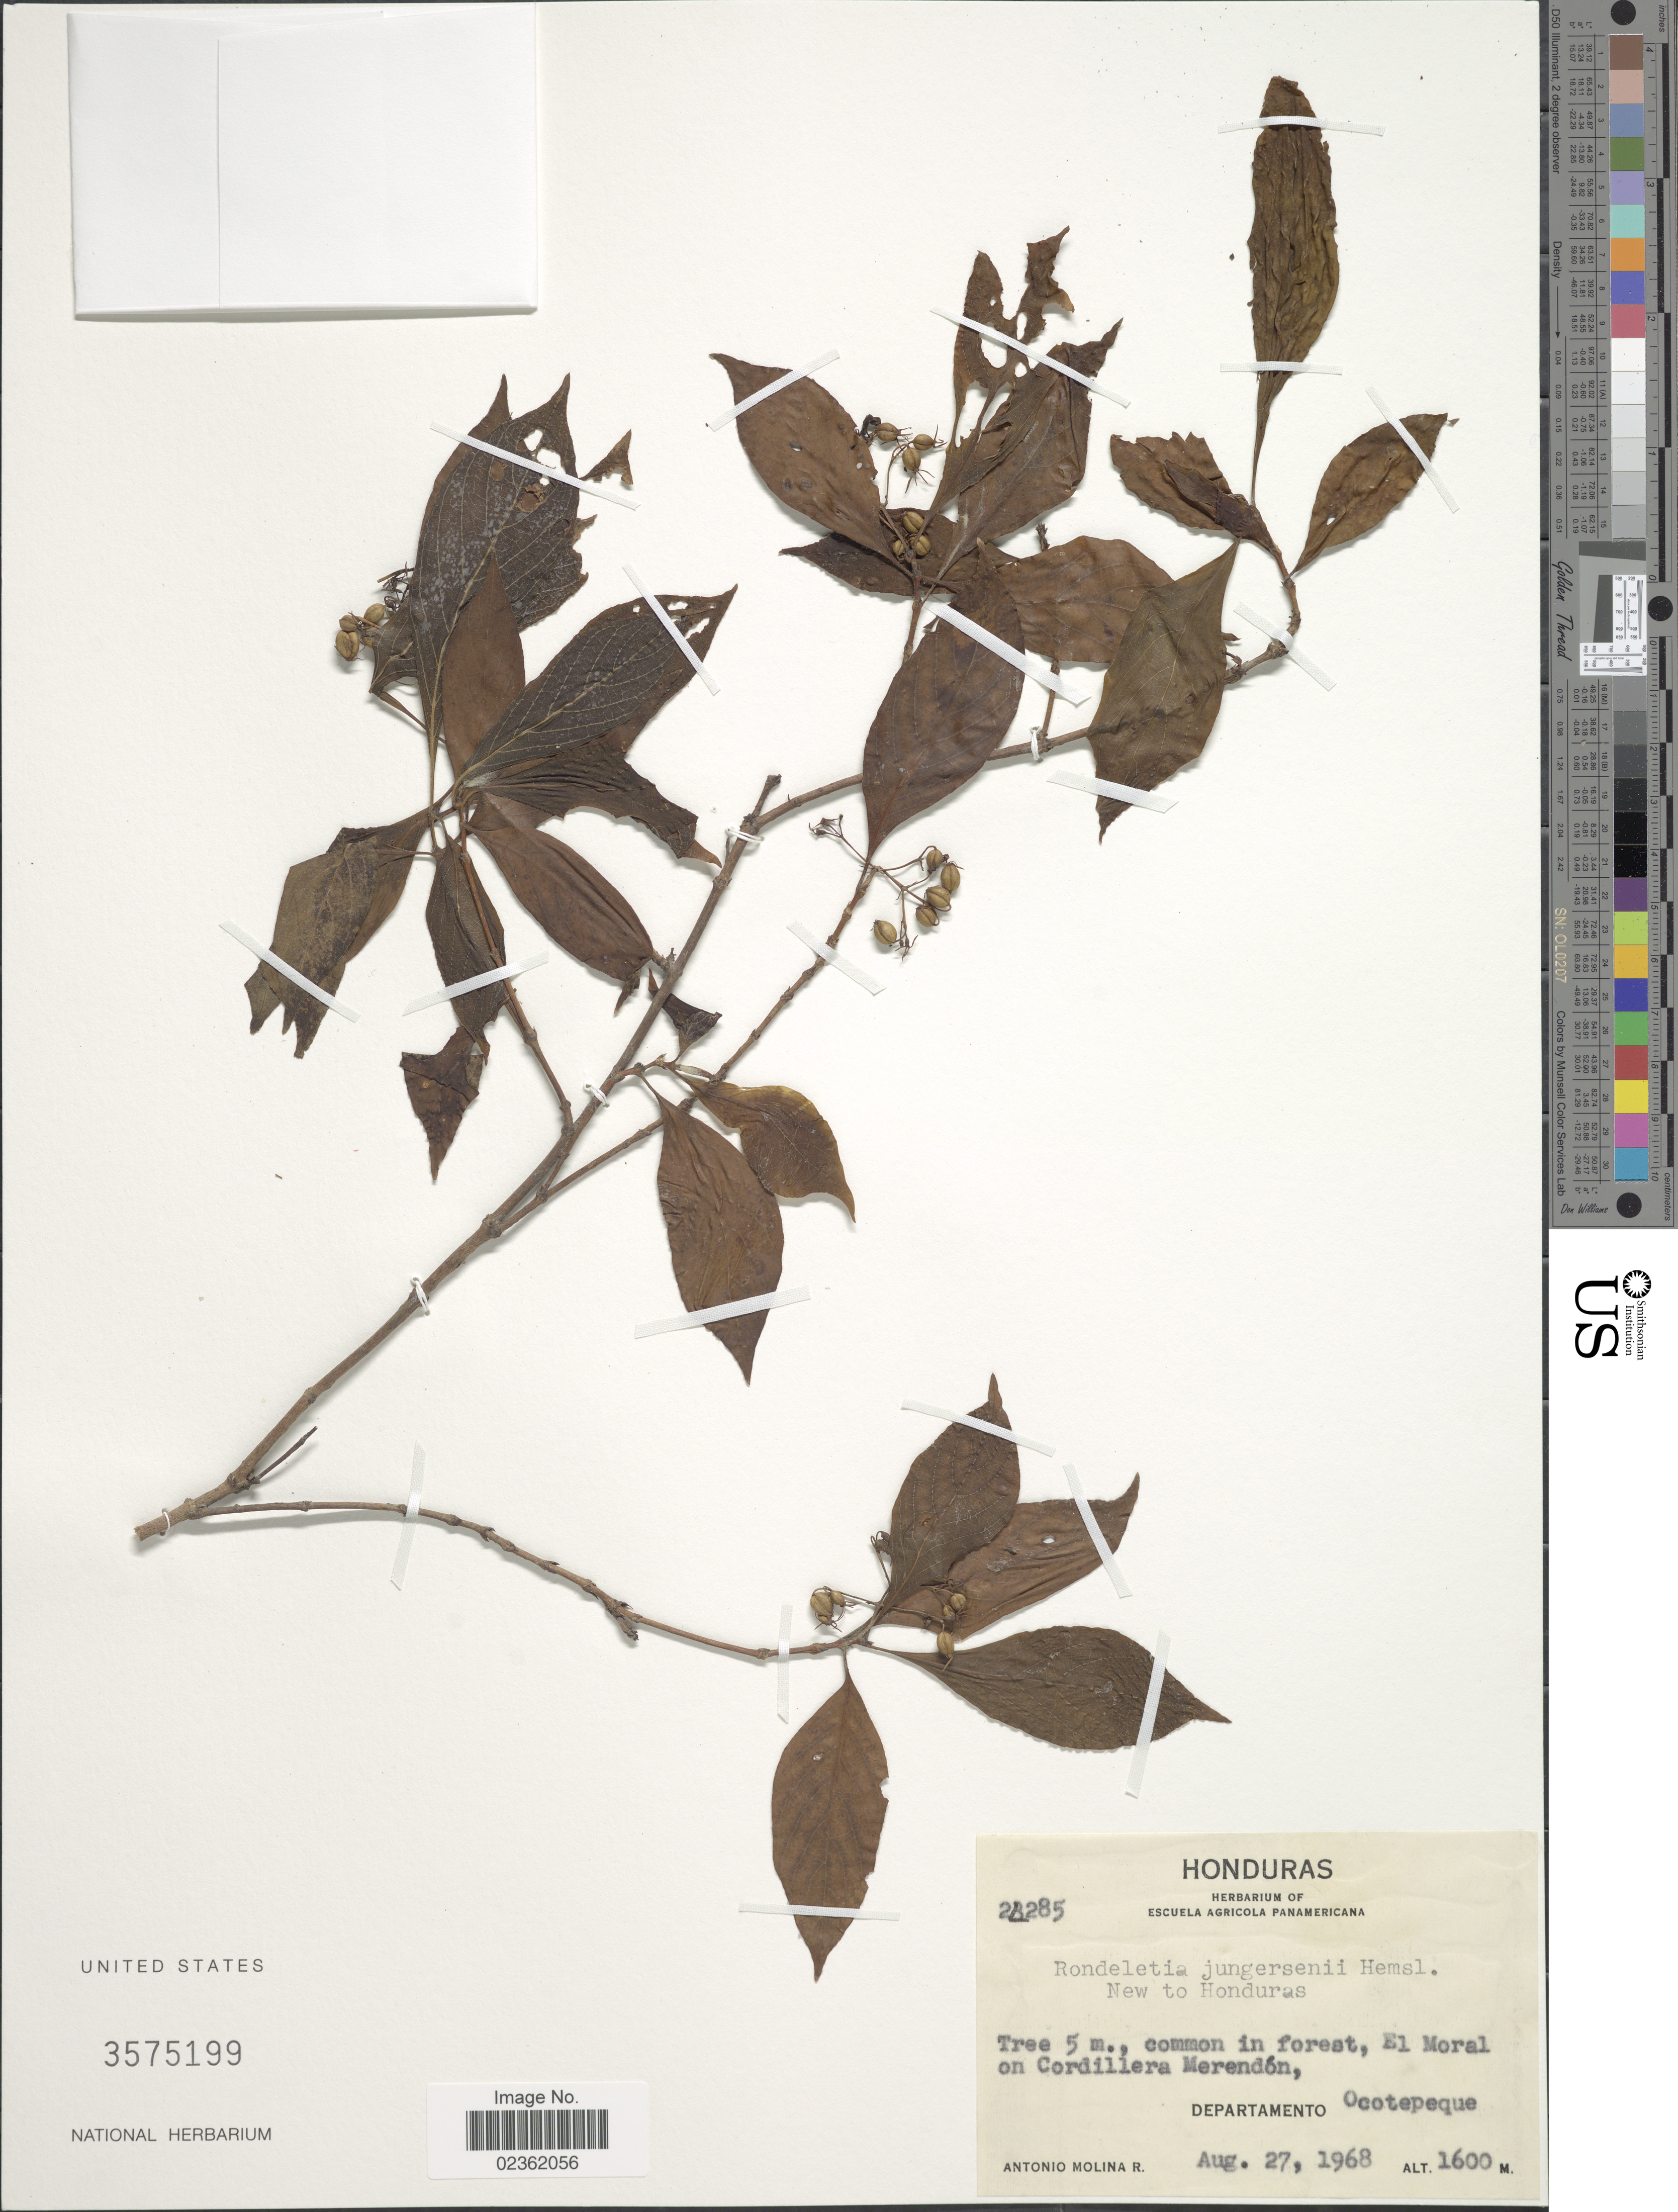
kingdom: Plantae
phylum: Tracheophyta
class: Magnoliopsida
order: Gentianales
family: Rubiaceae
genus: Rondeletia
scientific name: Rondeletia jurgensenii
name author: Hemsl.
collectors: A. Molina R.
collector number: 22285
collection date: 1968-08-27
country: Honduras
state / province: Ocotepeque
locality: Common in forest, El Moral on Cordillera Merendon.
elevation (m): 1600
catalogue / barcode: US 3575199